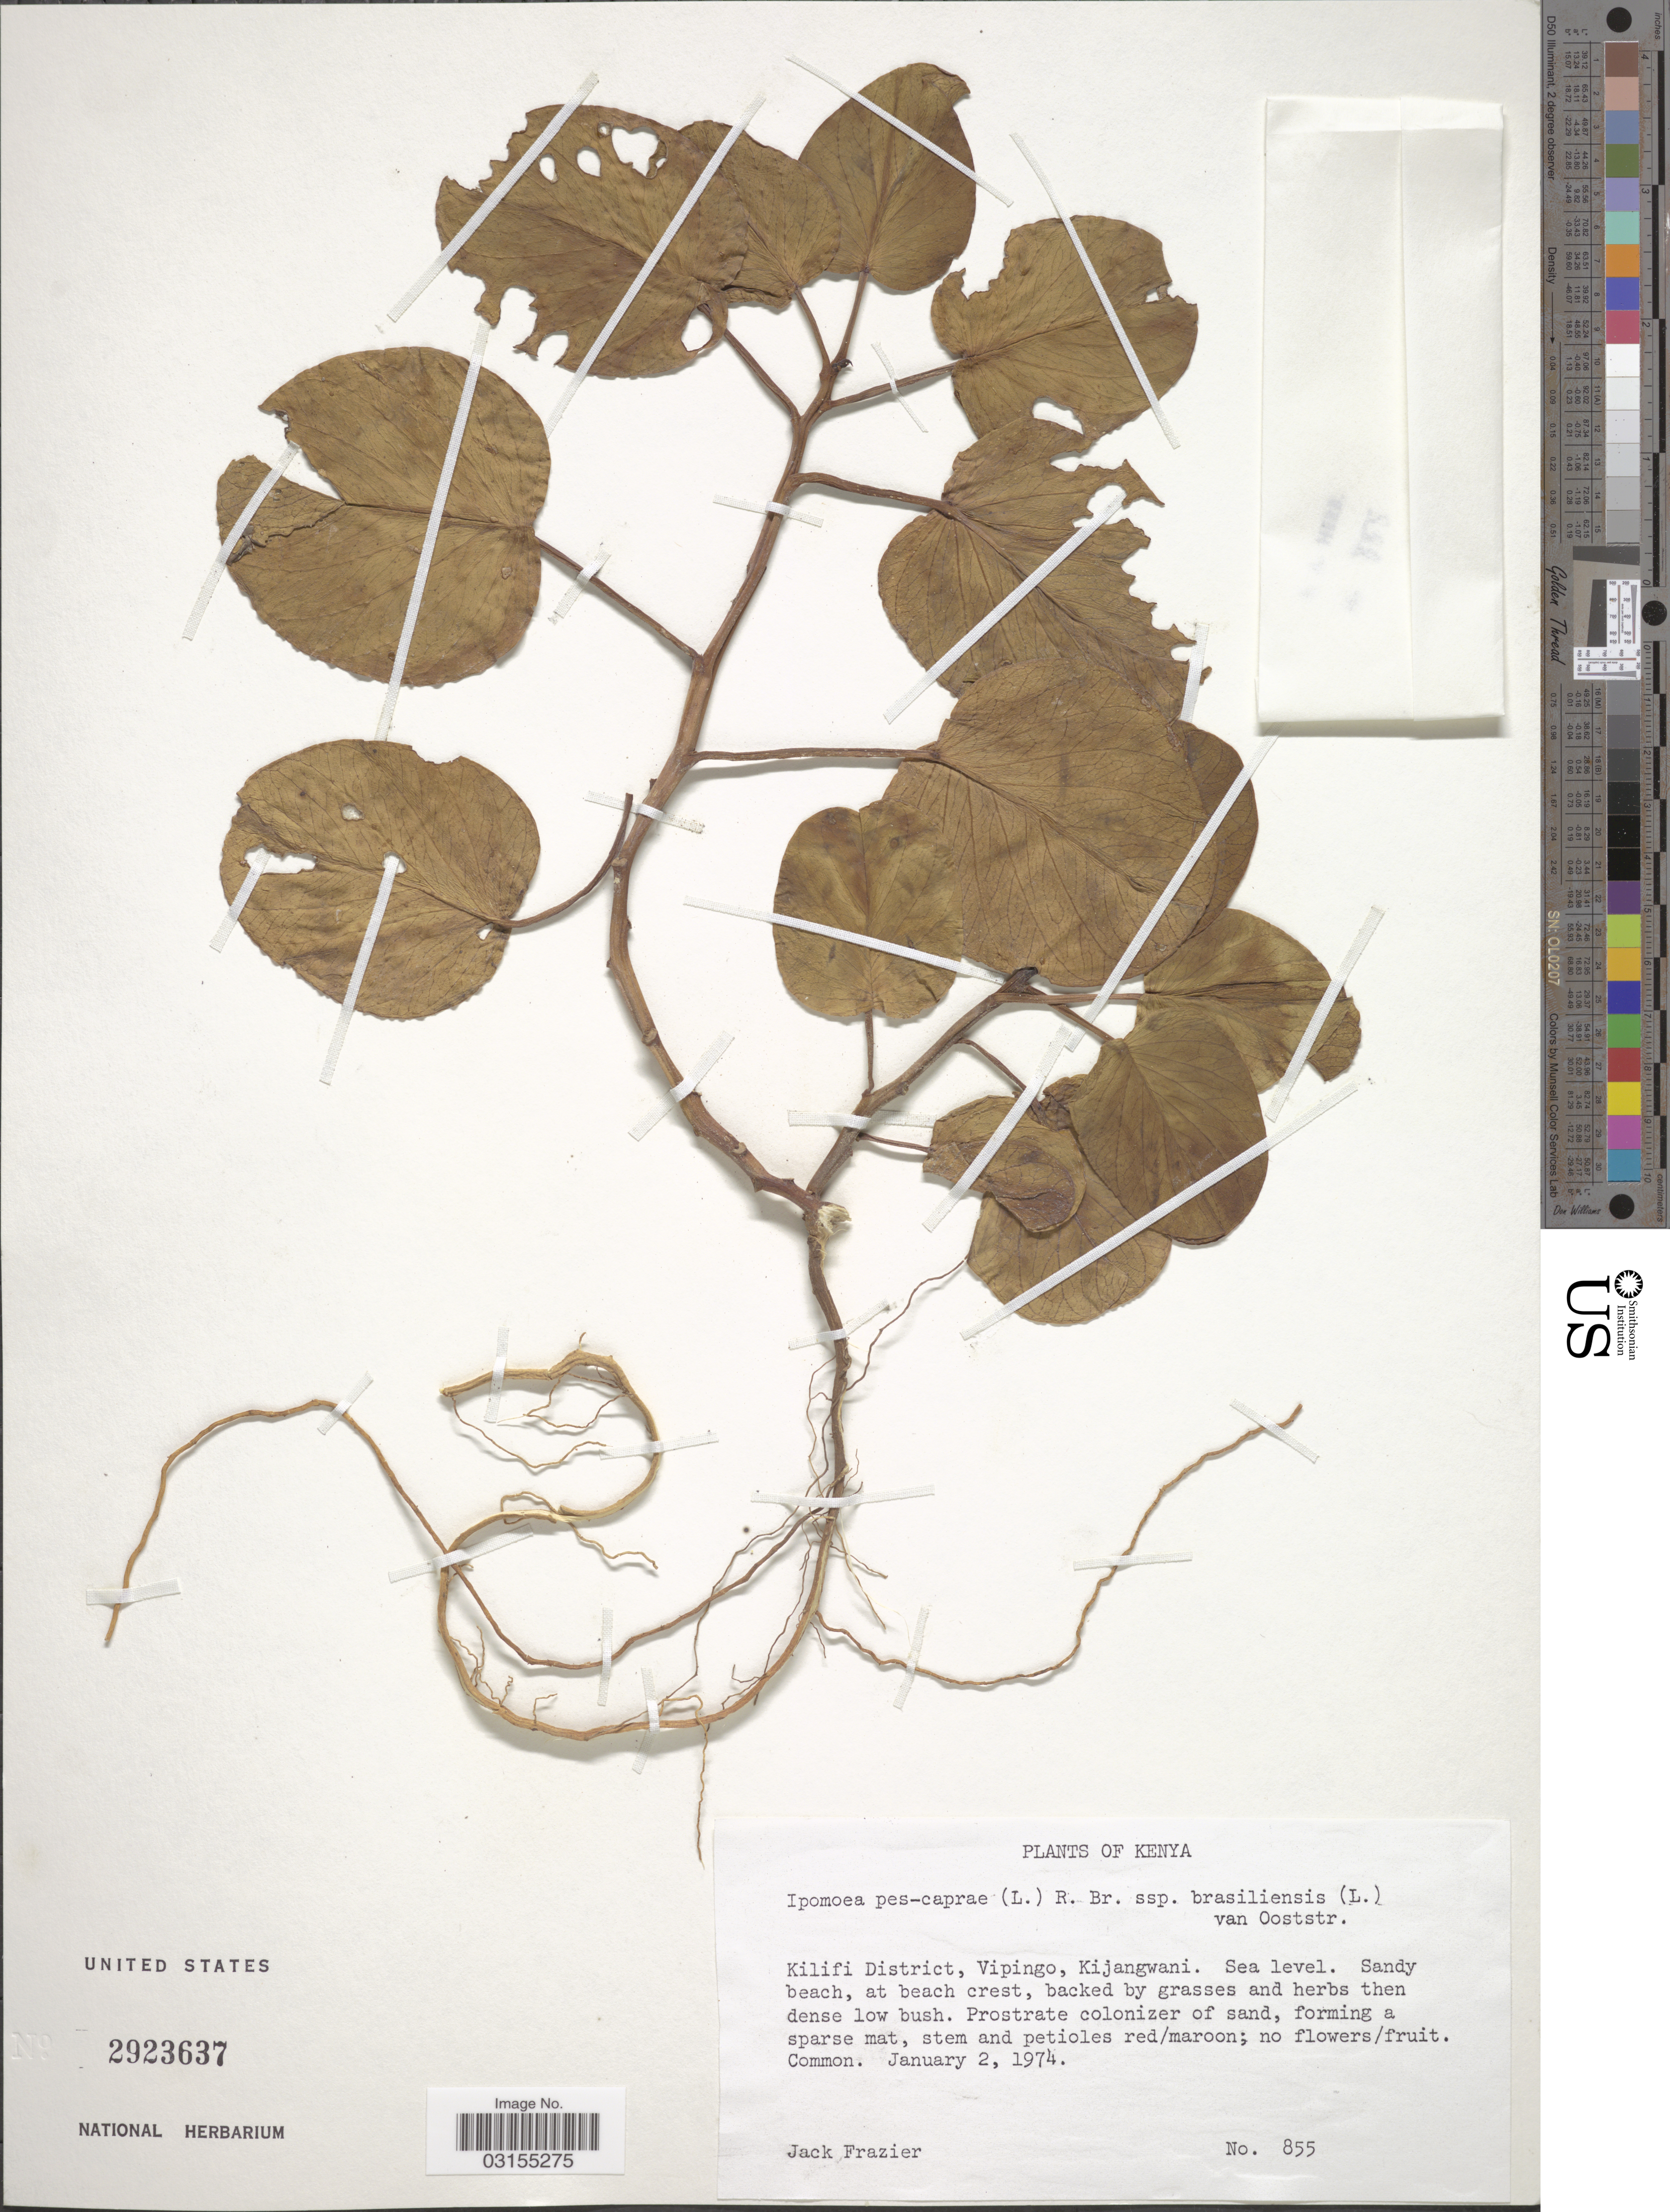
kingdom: Plantae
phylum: Tracheophyta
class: Magnoliopsida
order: Solanales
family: Convolvulaceae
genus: Ipomoea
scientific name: Ipomoea pes-caprae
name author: (L.) R. Br.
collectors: J. Frazier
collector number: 855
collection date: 1974-01-02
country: Kenya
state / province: Kilifi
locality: Kilifi District, Vipingo, Kijangwani.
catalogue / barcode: US 2923637